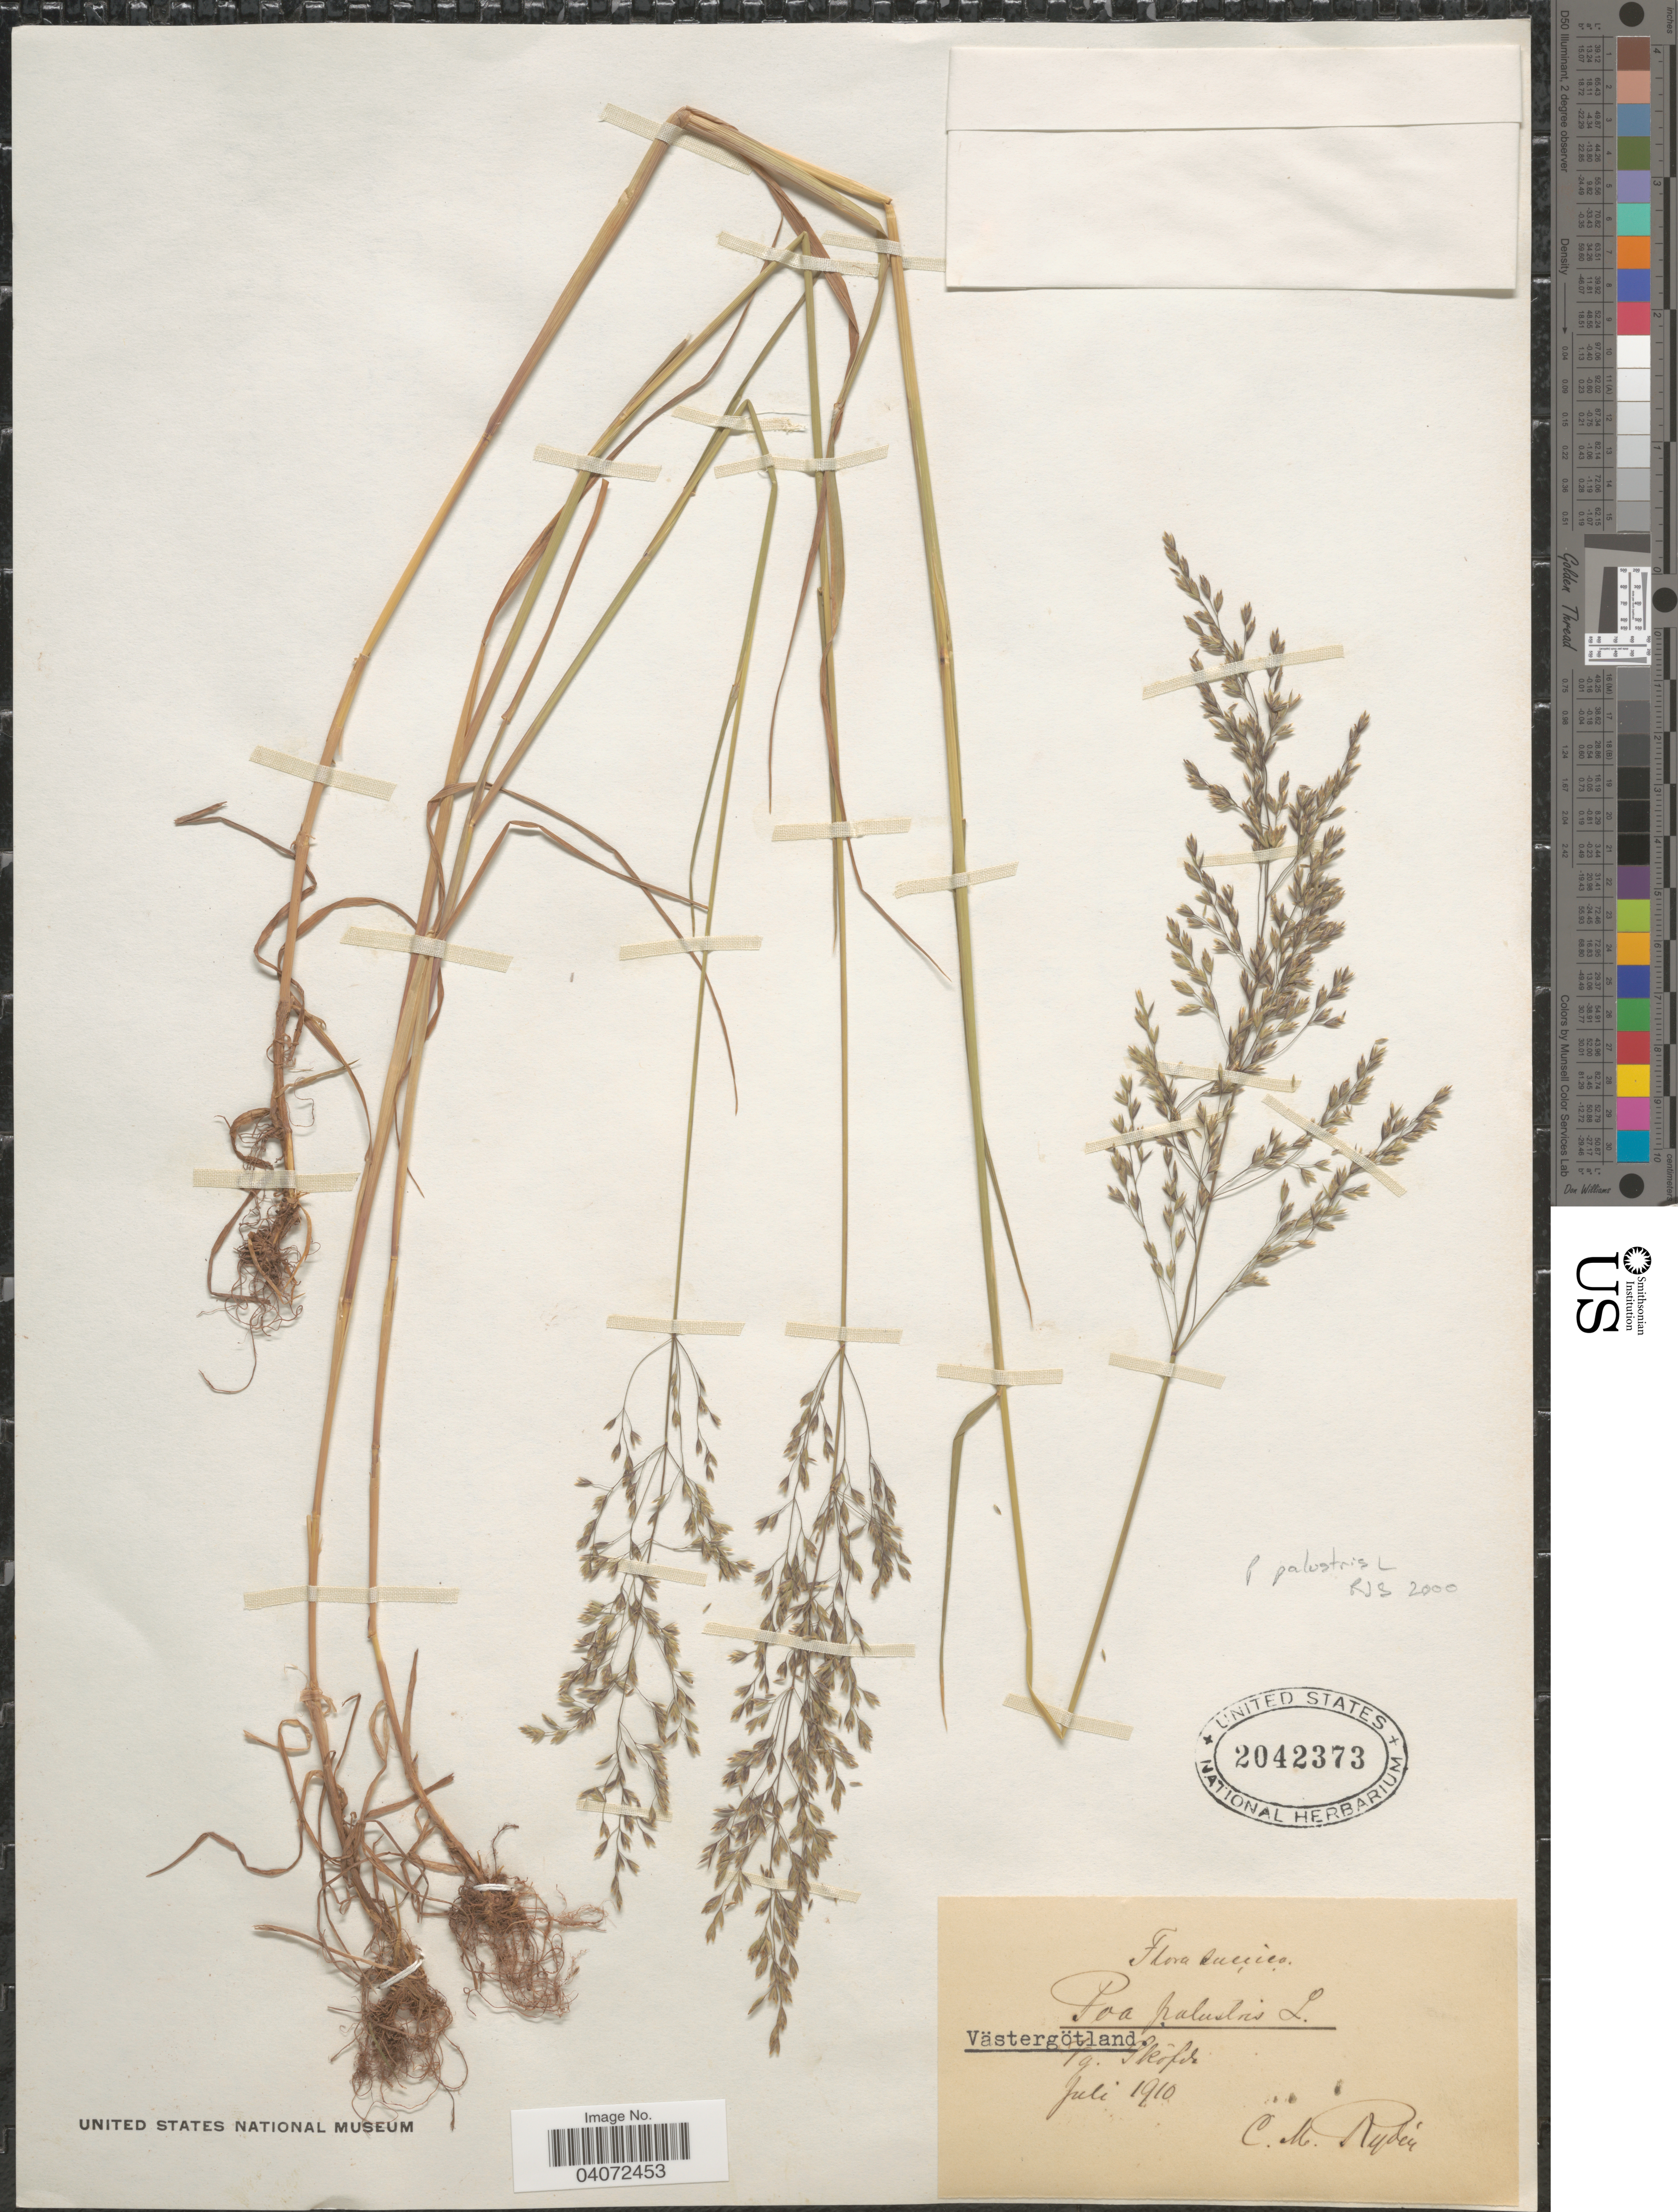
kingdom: Plantae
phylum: Tracheophyta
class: Liliopsida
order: Poales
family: Poaceae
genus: Poa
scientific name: Poa palustris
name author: L.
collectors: C. Rydén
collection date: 1910-07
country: Sweden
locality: Suecica. Västergötland. Vg Skövde.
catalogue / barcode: US 2042373